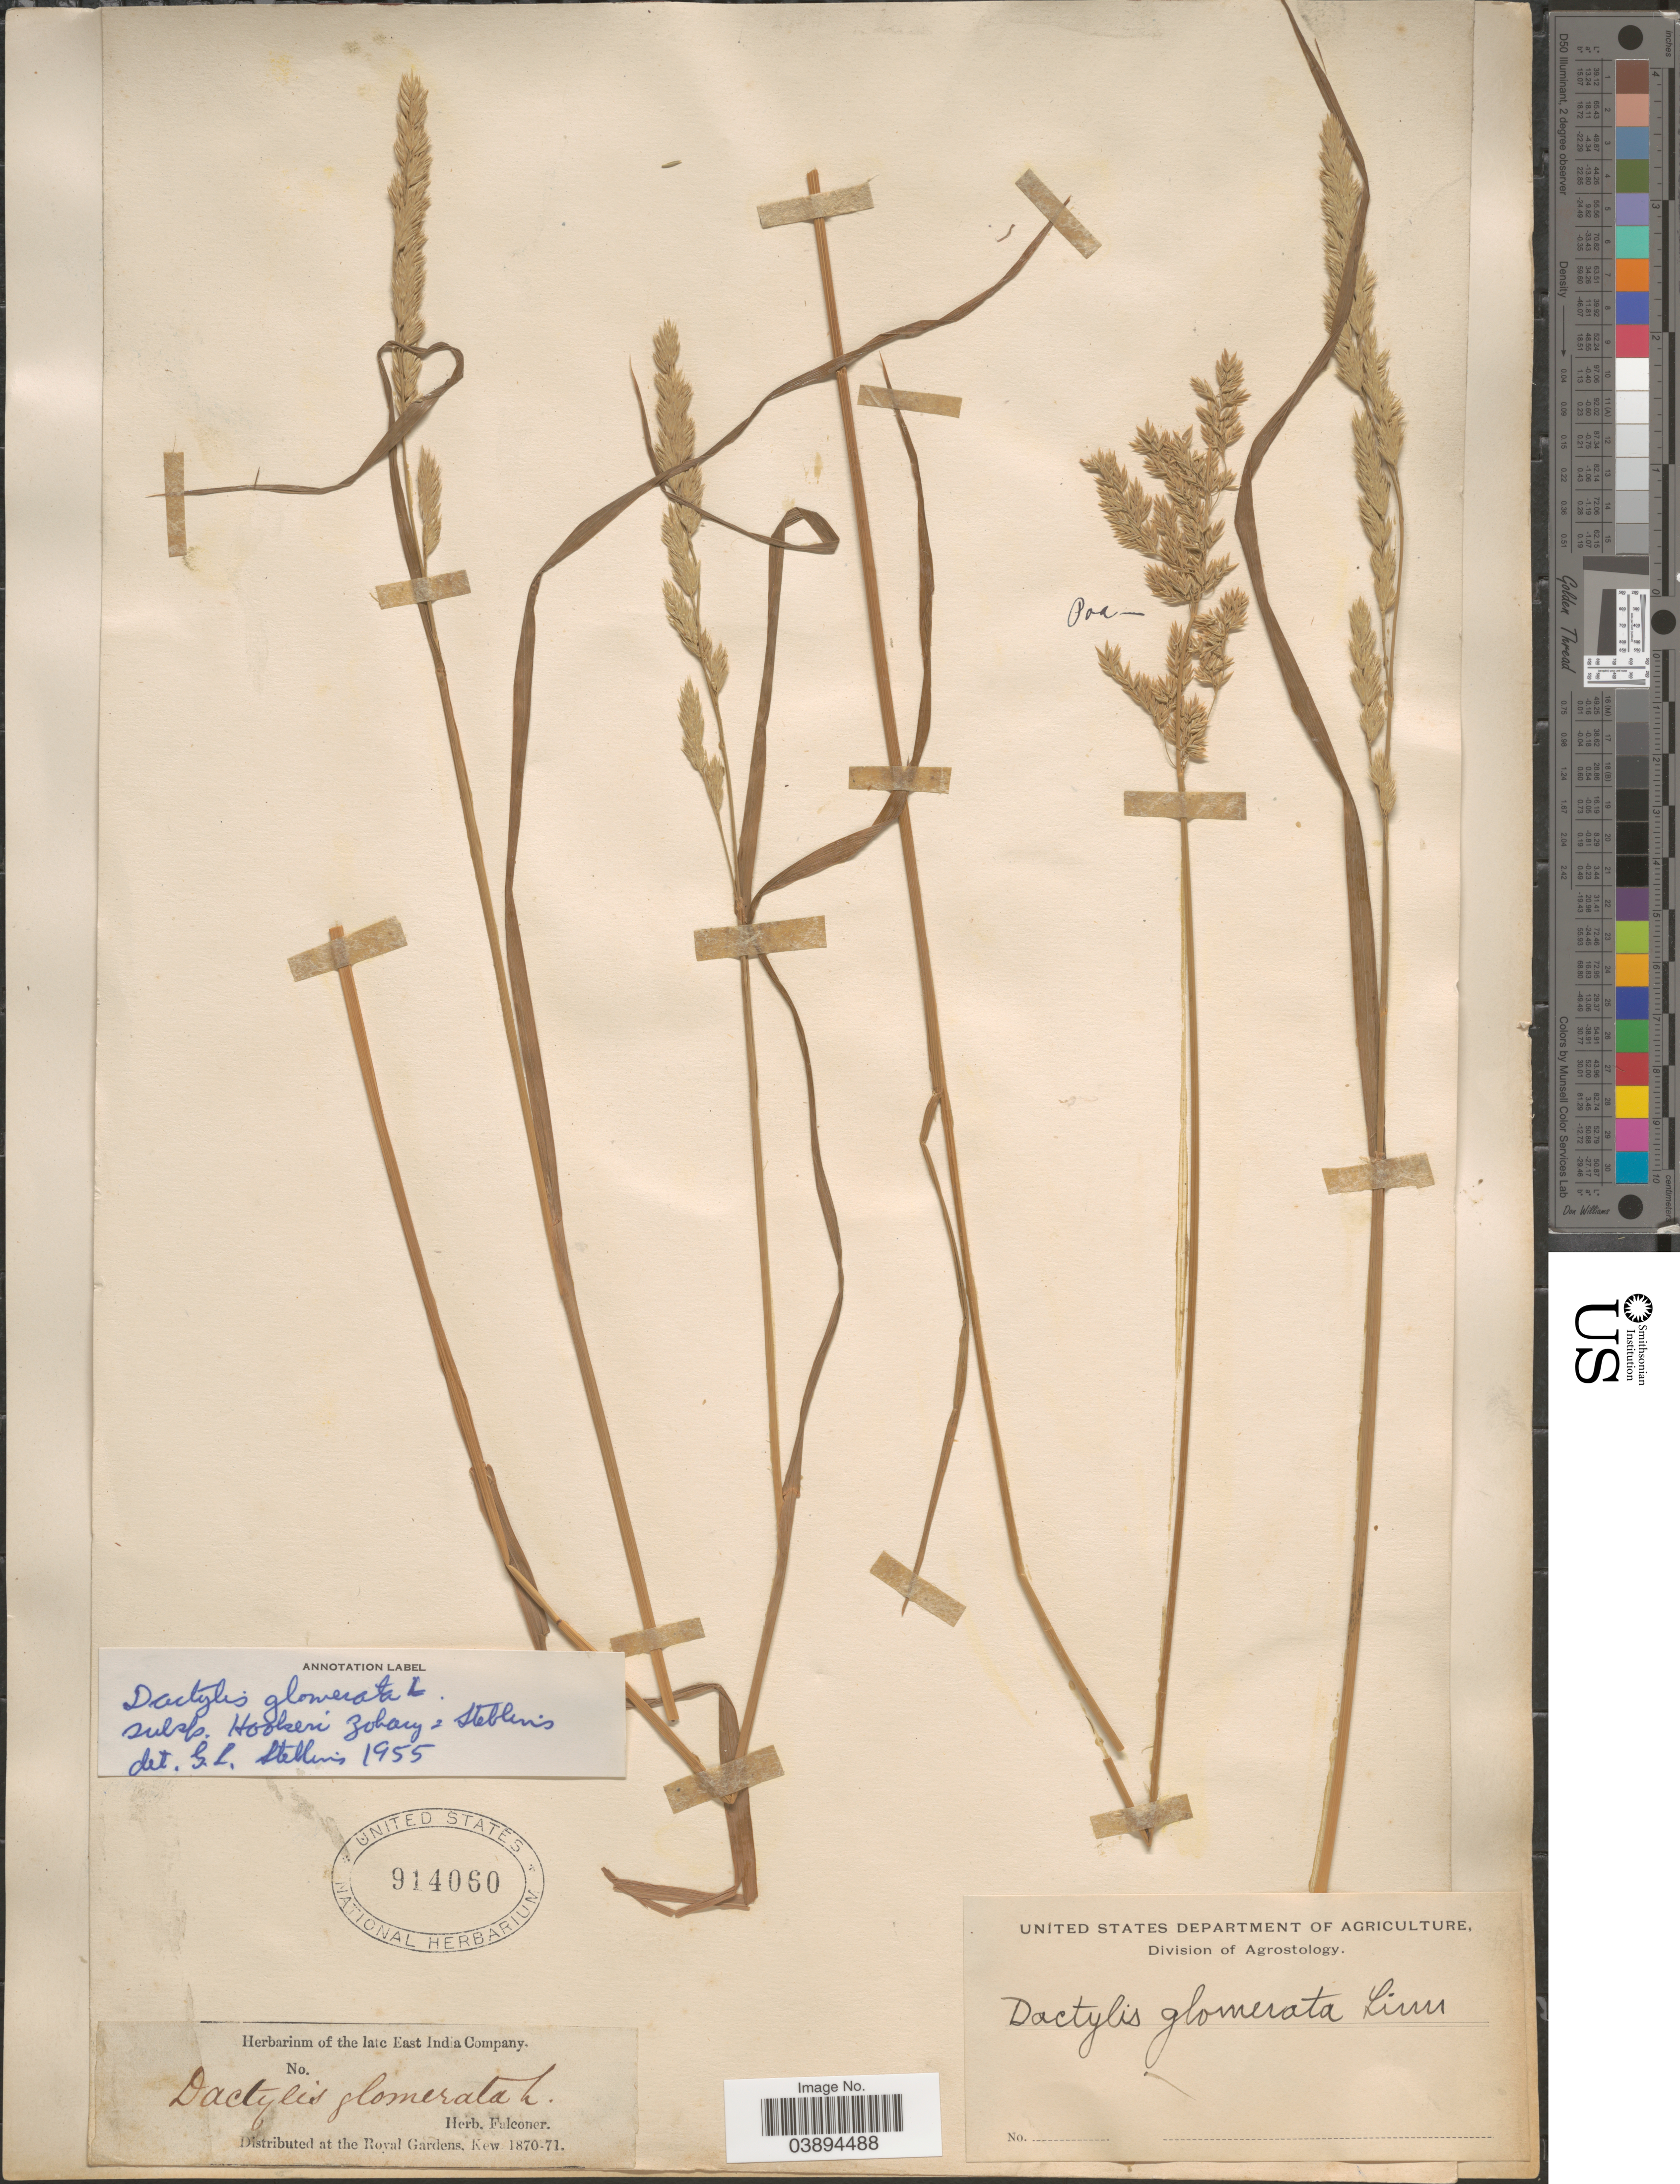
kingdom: Plantae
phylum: Tracheophyta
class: Liliopsida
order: Poales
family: Poaceae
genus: Dactylis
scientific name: Dactylis glomerata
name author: L.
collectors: ex herb. Falconer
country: India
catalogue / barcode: US 914060